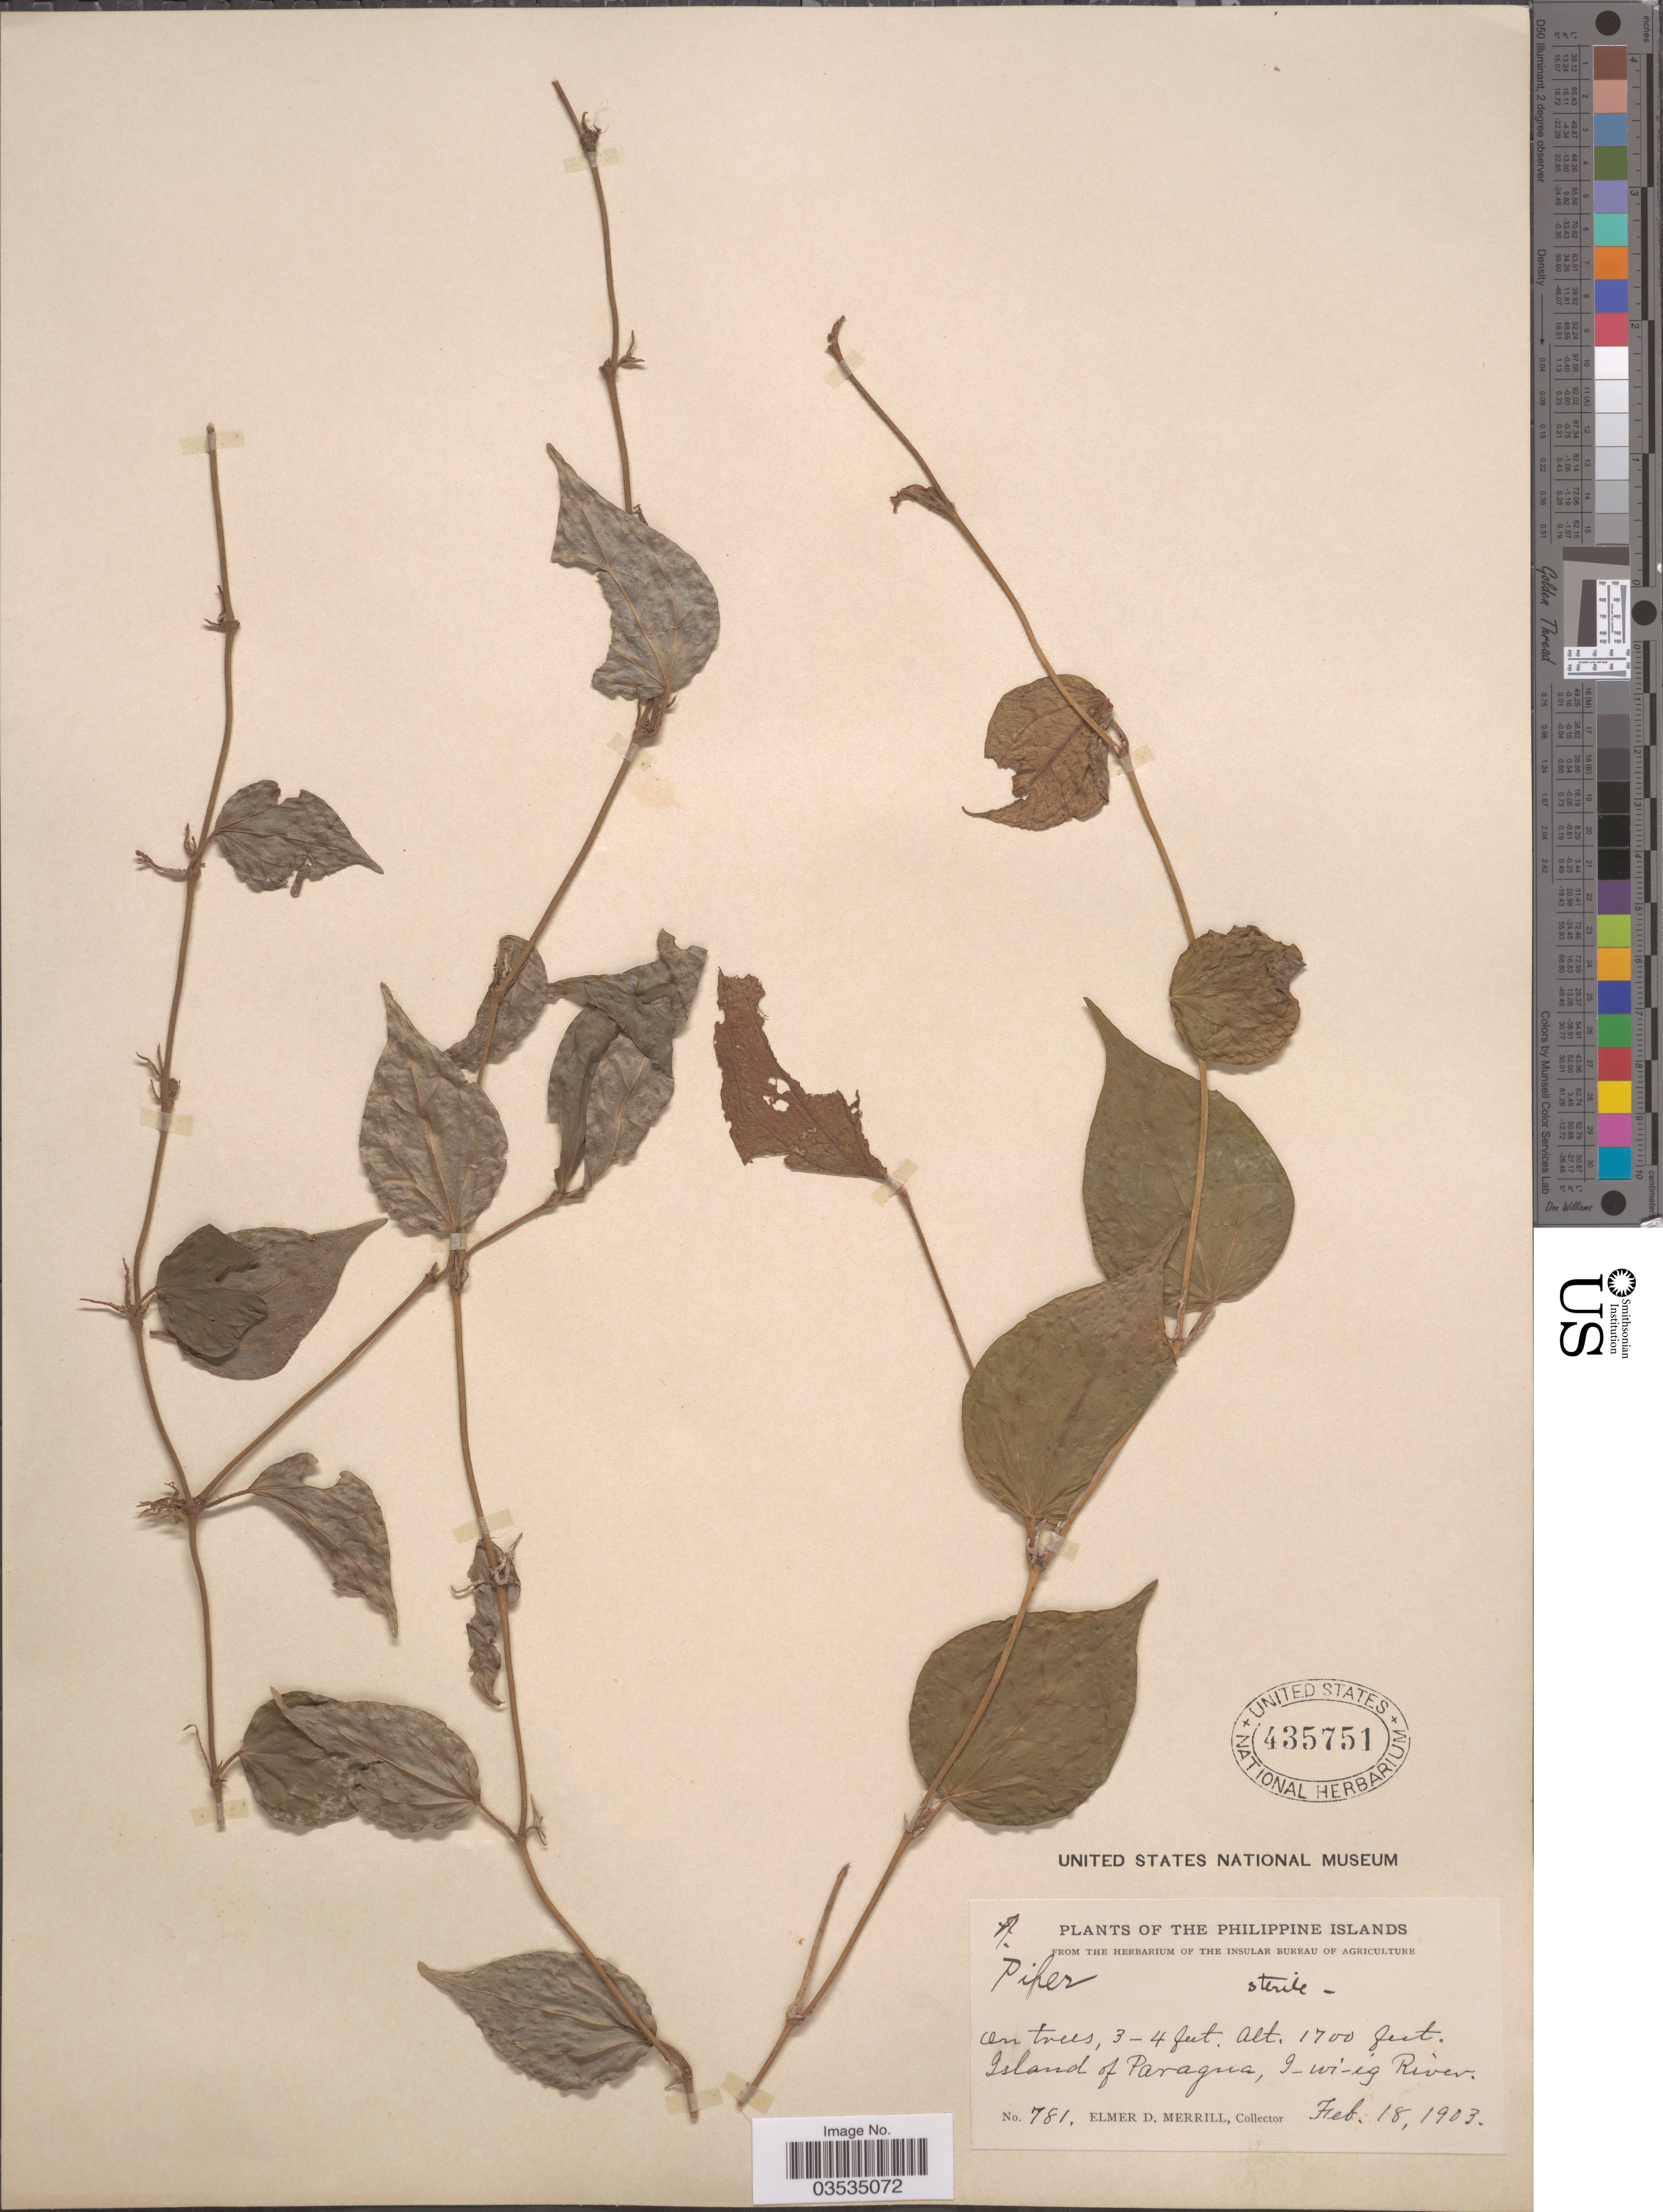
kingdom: Plantae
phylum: Tracheophyta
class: Magnoliopsida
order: Piperales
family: Piperaceae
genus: Piper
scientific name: Piper sp.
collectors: E. D. Merrill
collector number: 781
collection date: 1903-02-18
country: Philippines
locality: Philippine Islands. Island of Paragua, 9-wi-ig River.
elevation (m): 518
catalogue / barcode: US 435751